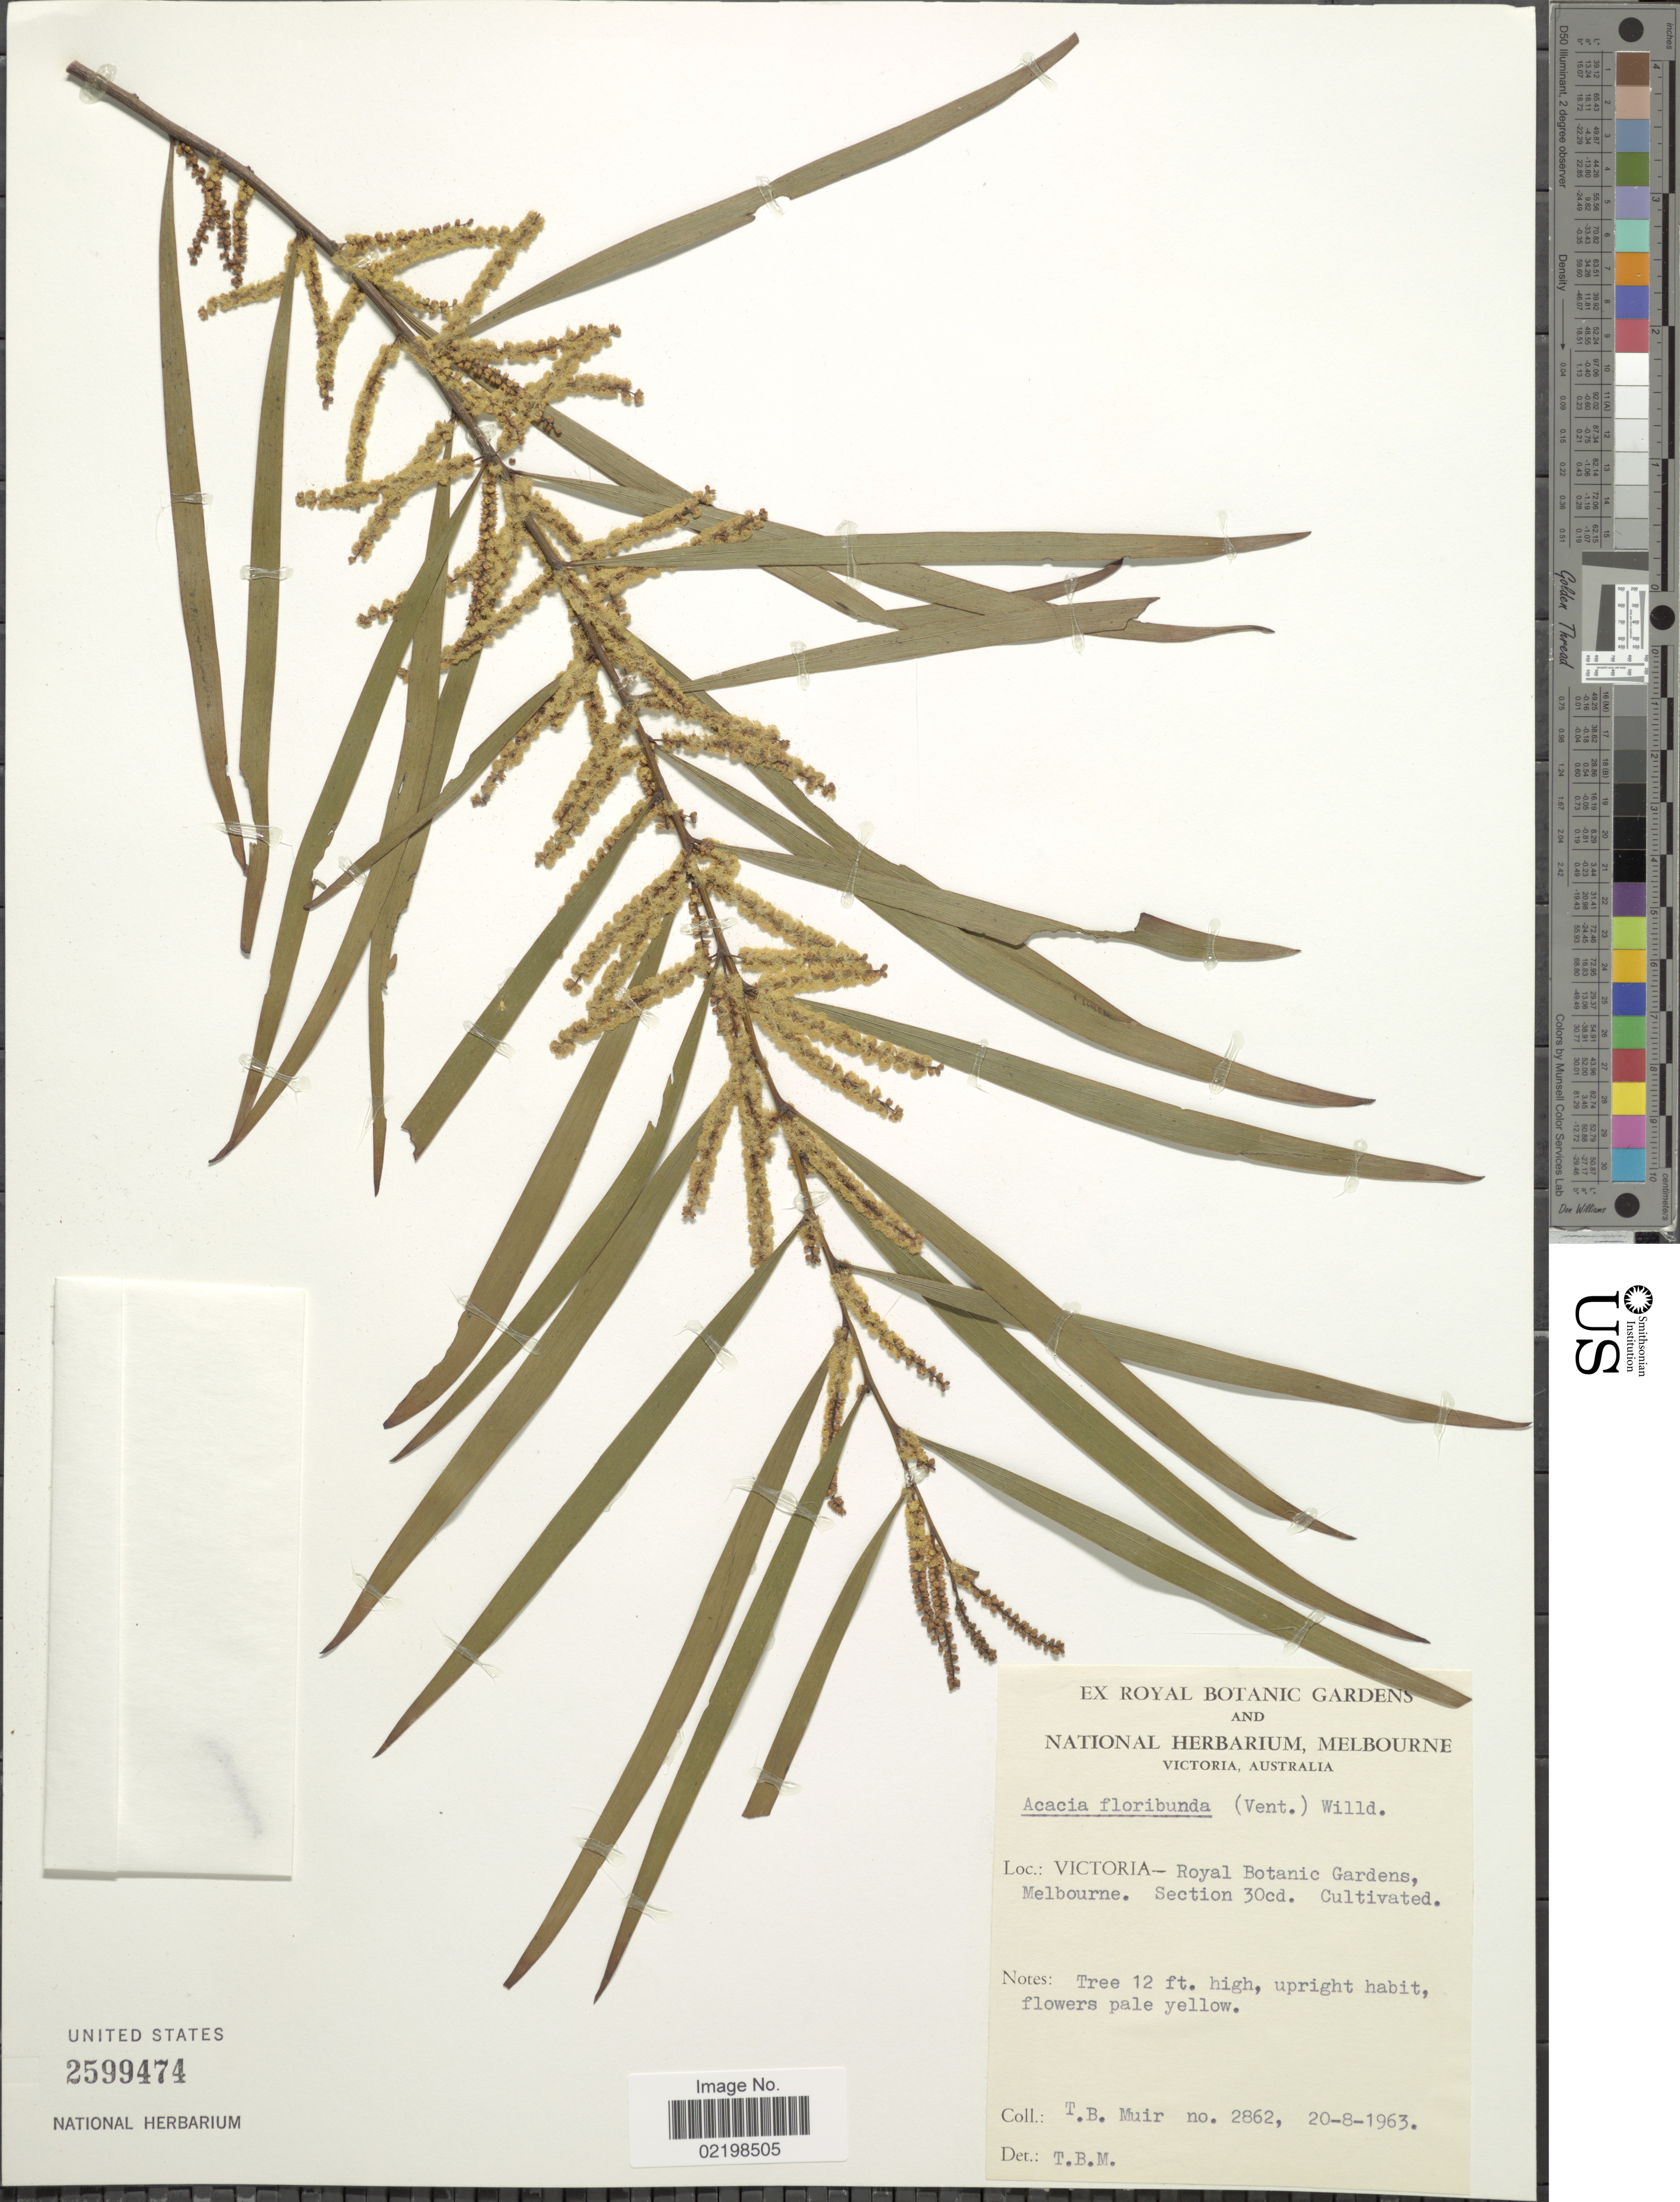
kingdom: Plantae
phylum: Tracheophyta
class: Magnoliopsida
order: Fabales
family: Fabaceae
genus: Acacia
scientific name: Acacia floribunda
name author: Willd.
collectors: T. Muir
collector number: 2862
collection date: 1963-08-20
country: Australia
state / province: Victoria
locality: Victoria - Royal Botanic Gardens Melbourne.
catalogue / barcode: US 2599474